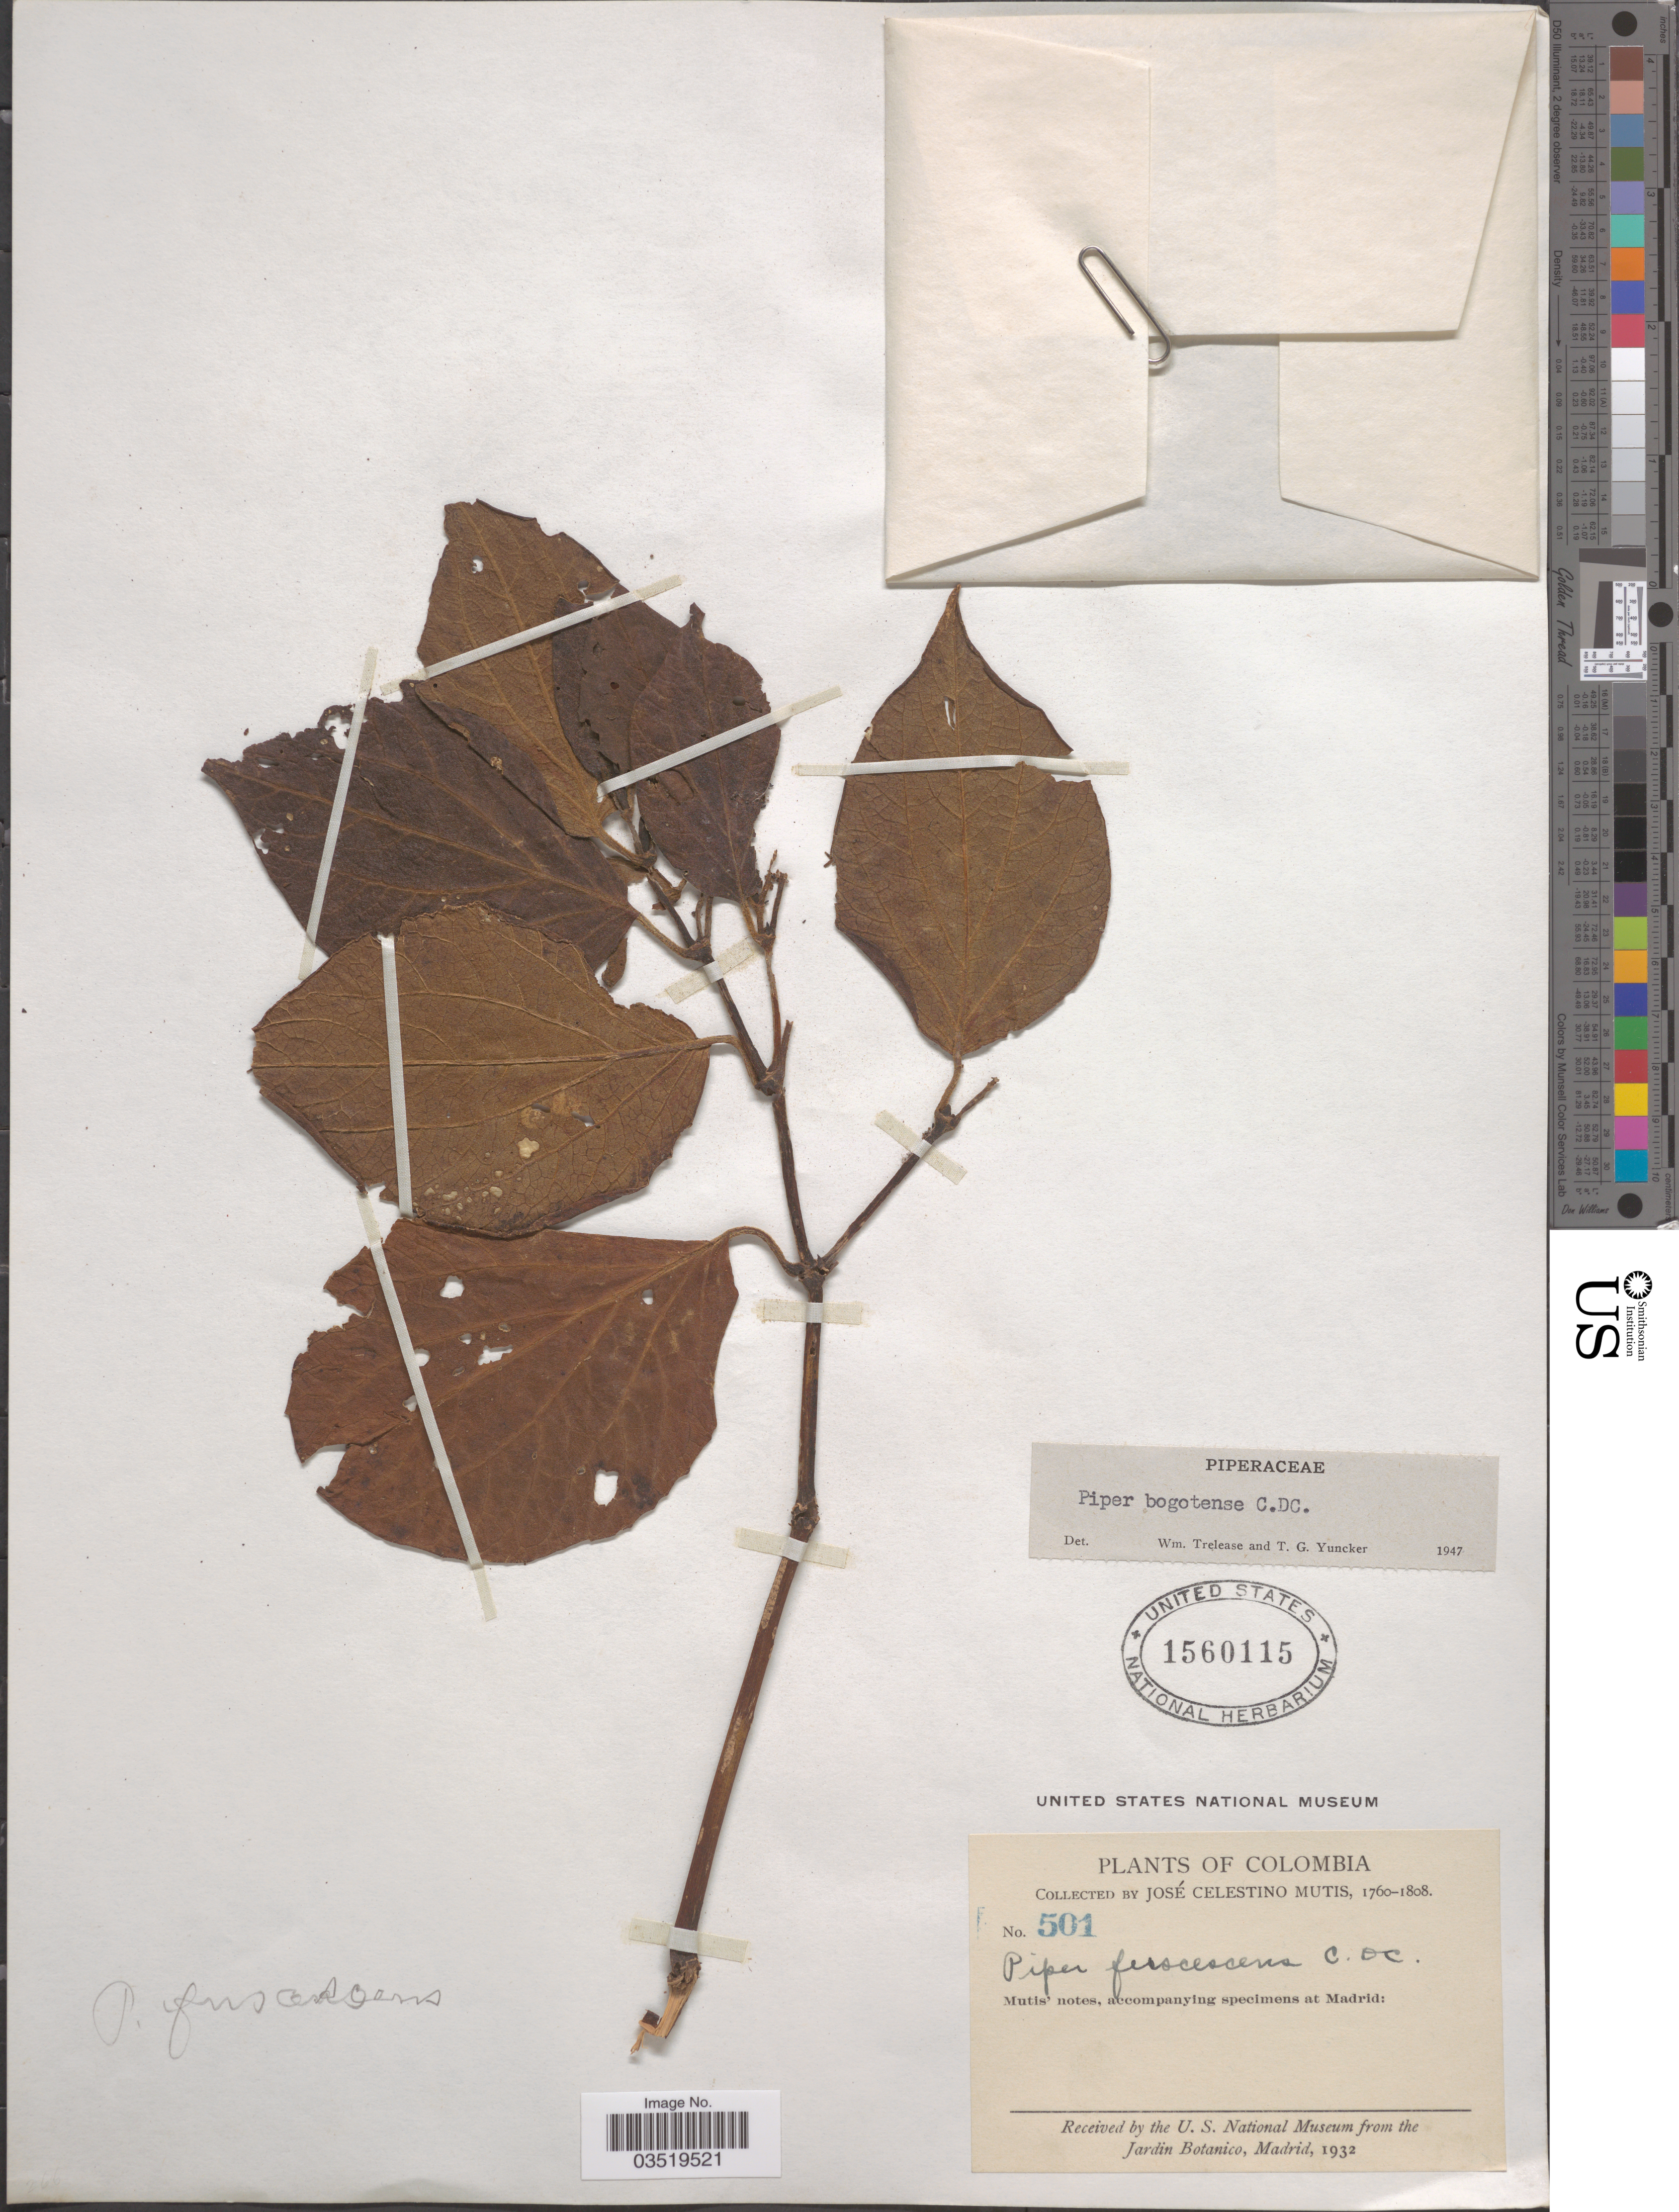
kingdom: Plantae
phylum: Tracheophyta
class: Magnoliopsida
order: Piperales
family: Piperaceae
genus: Piper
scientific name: Piper bogotense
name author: C. DC.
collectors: J. C. B. Mutis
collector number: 501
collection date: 1760/1808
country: Colombia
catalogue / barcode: US 1560115